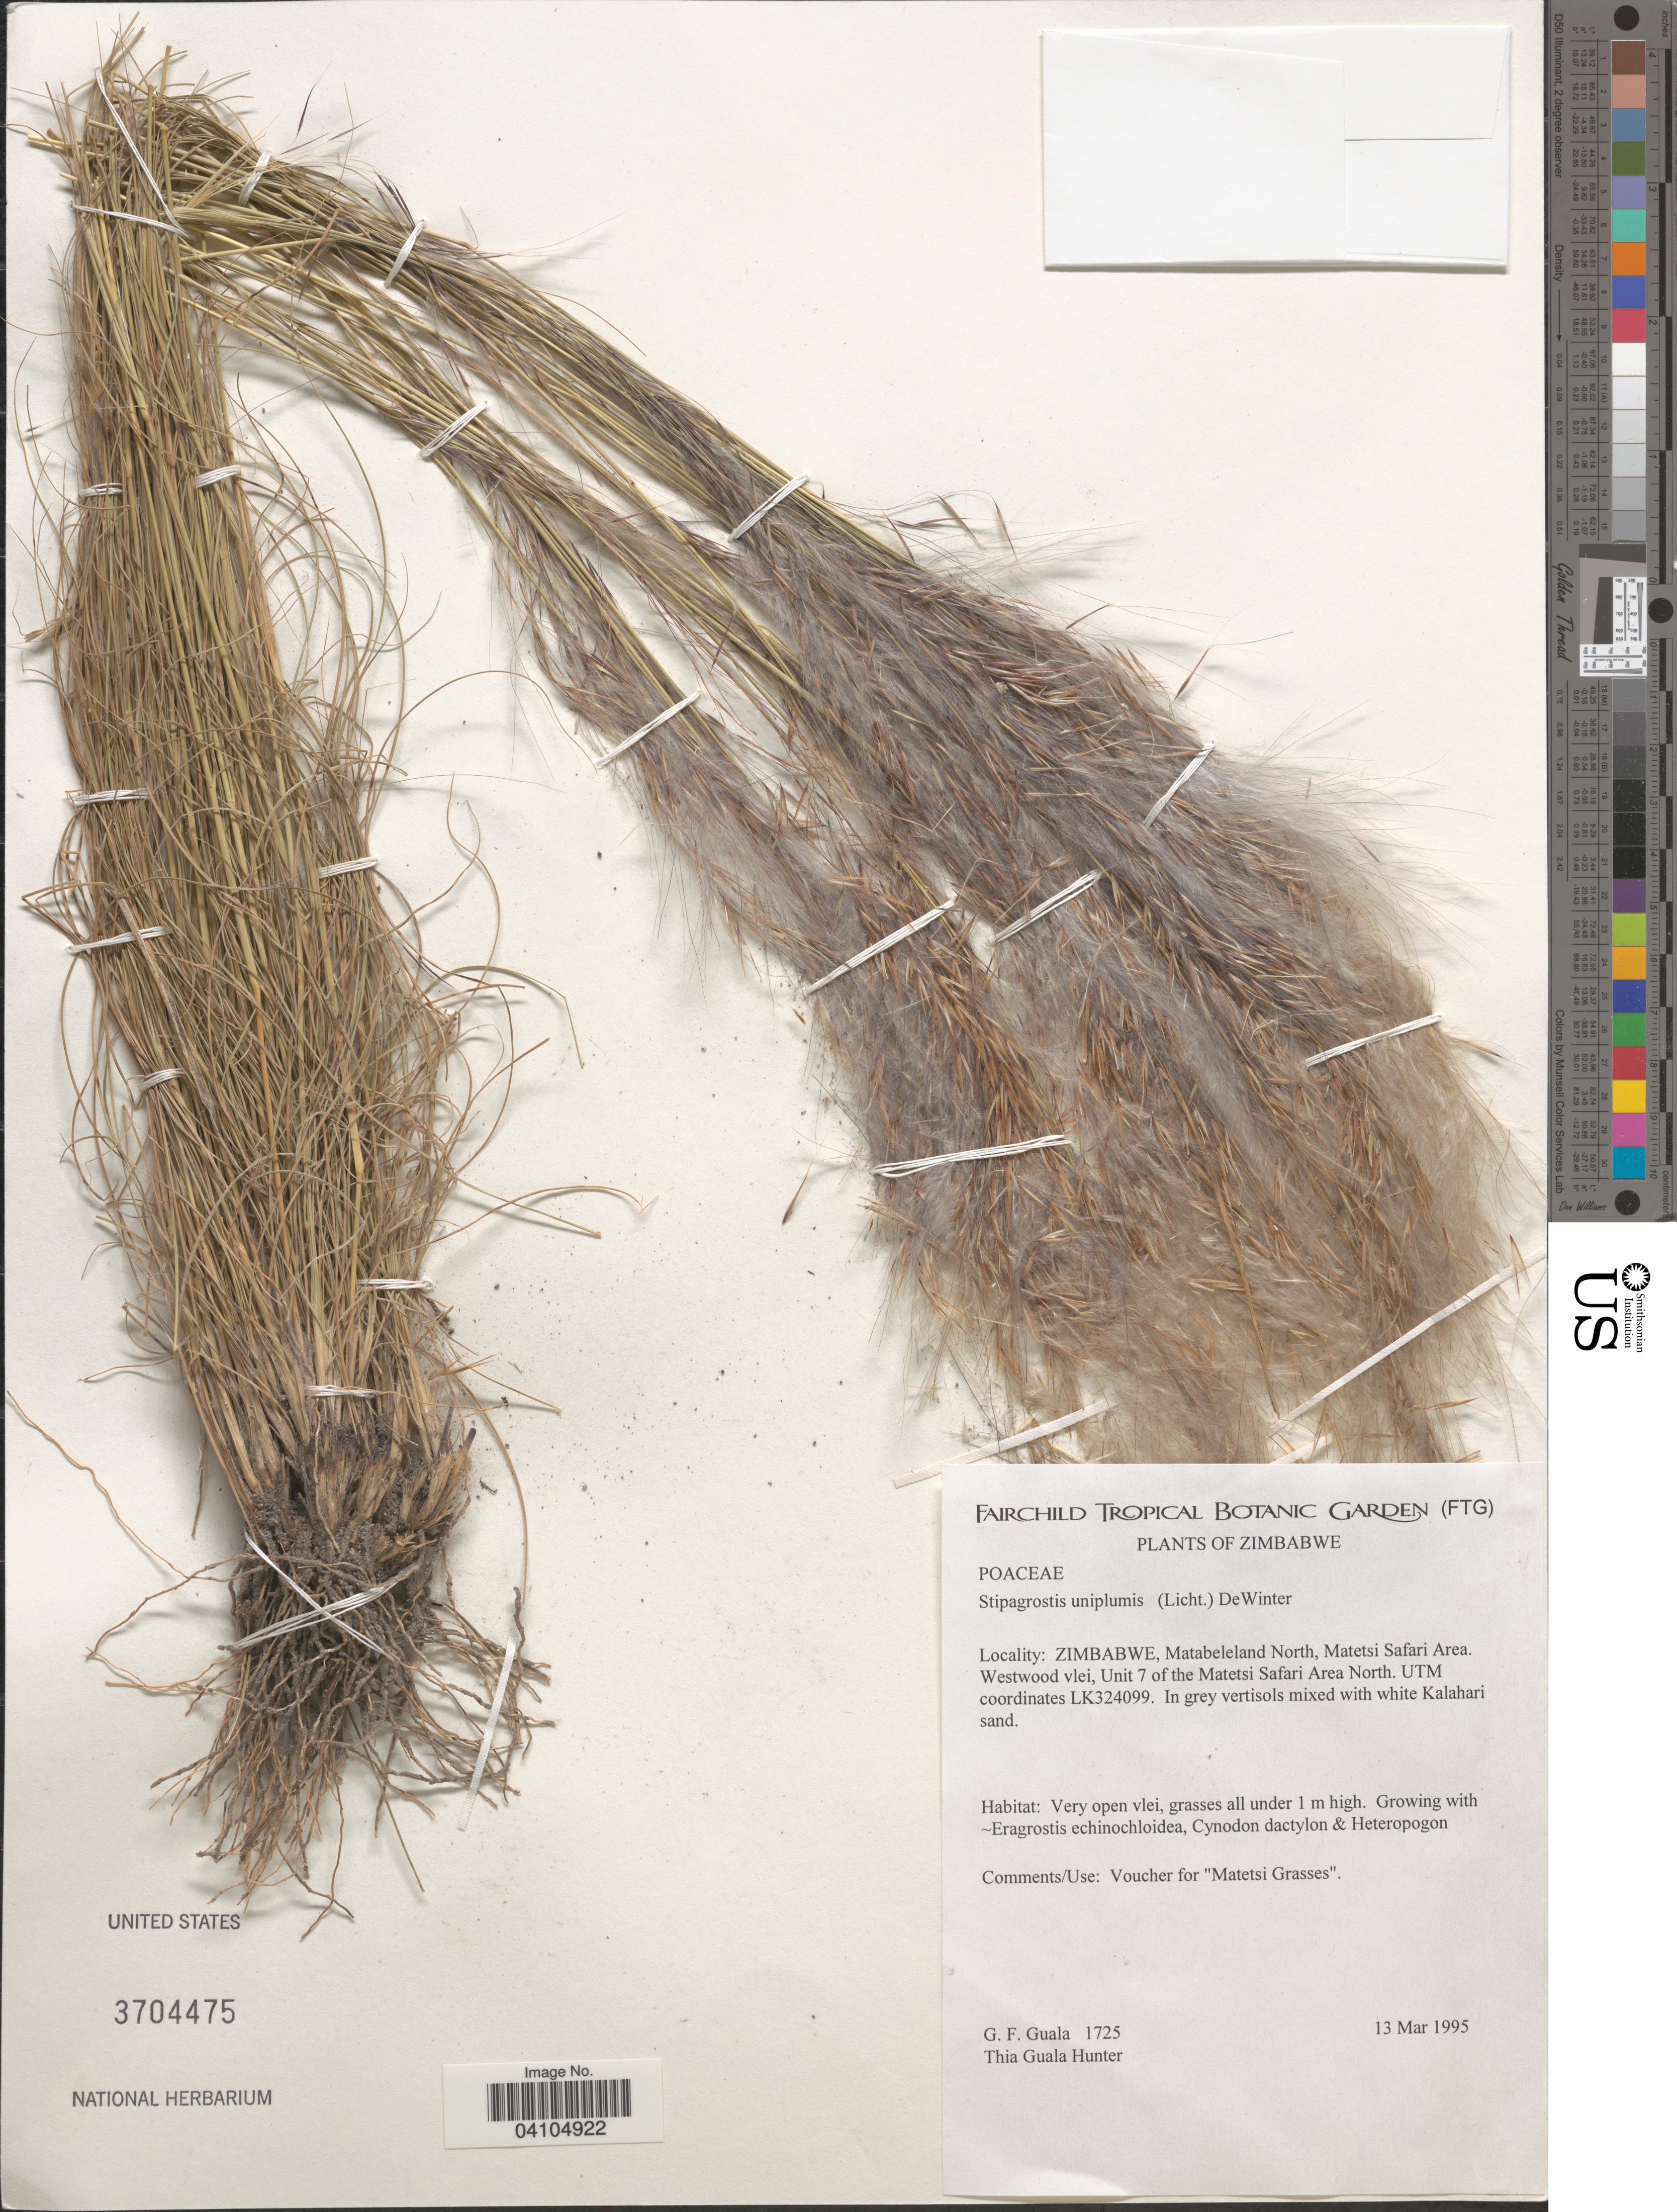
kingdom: Plantae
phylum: Tracheophyta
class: Liliopsida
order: Poales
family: Poaceae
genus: Stipagrostis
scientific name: Stipagrostis uniplumis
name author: (Licht.) De Winter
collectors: G. Guala & T. Hunter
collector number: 1725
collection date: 1995-03-13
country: Zimbabwe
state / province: Matabeleland North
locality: Matetsi Safari Area. Westwood vlei, Unit 7 of the Matetsi Safari Area North. UTM coordinates LK324099.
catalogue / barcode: US 3704475